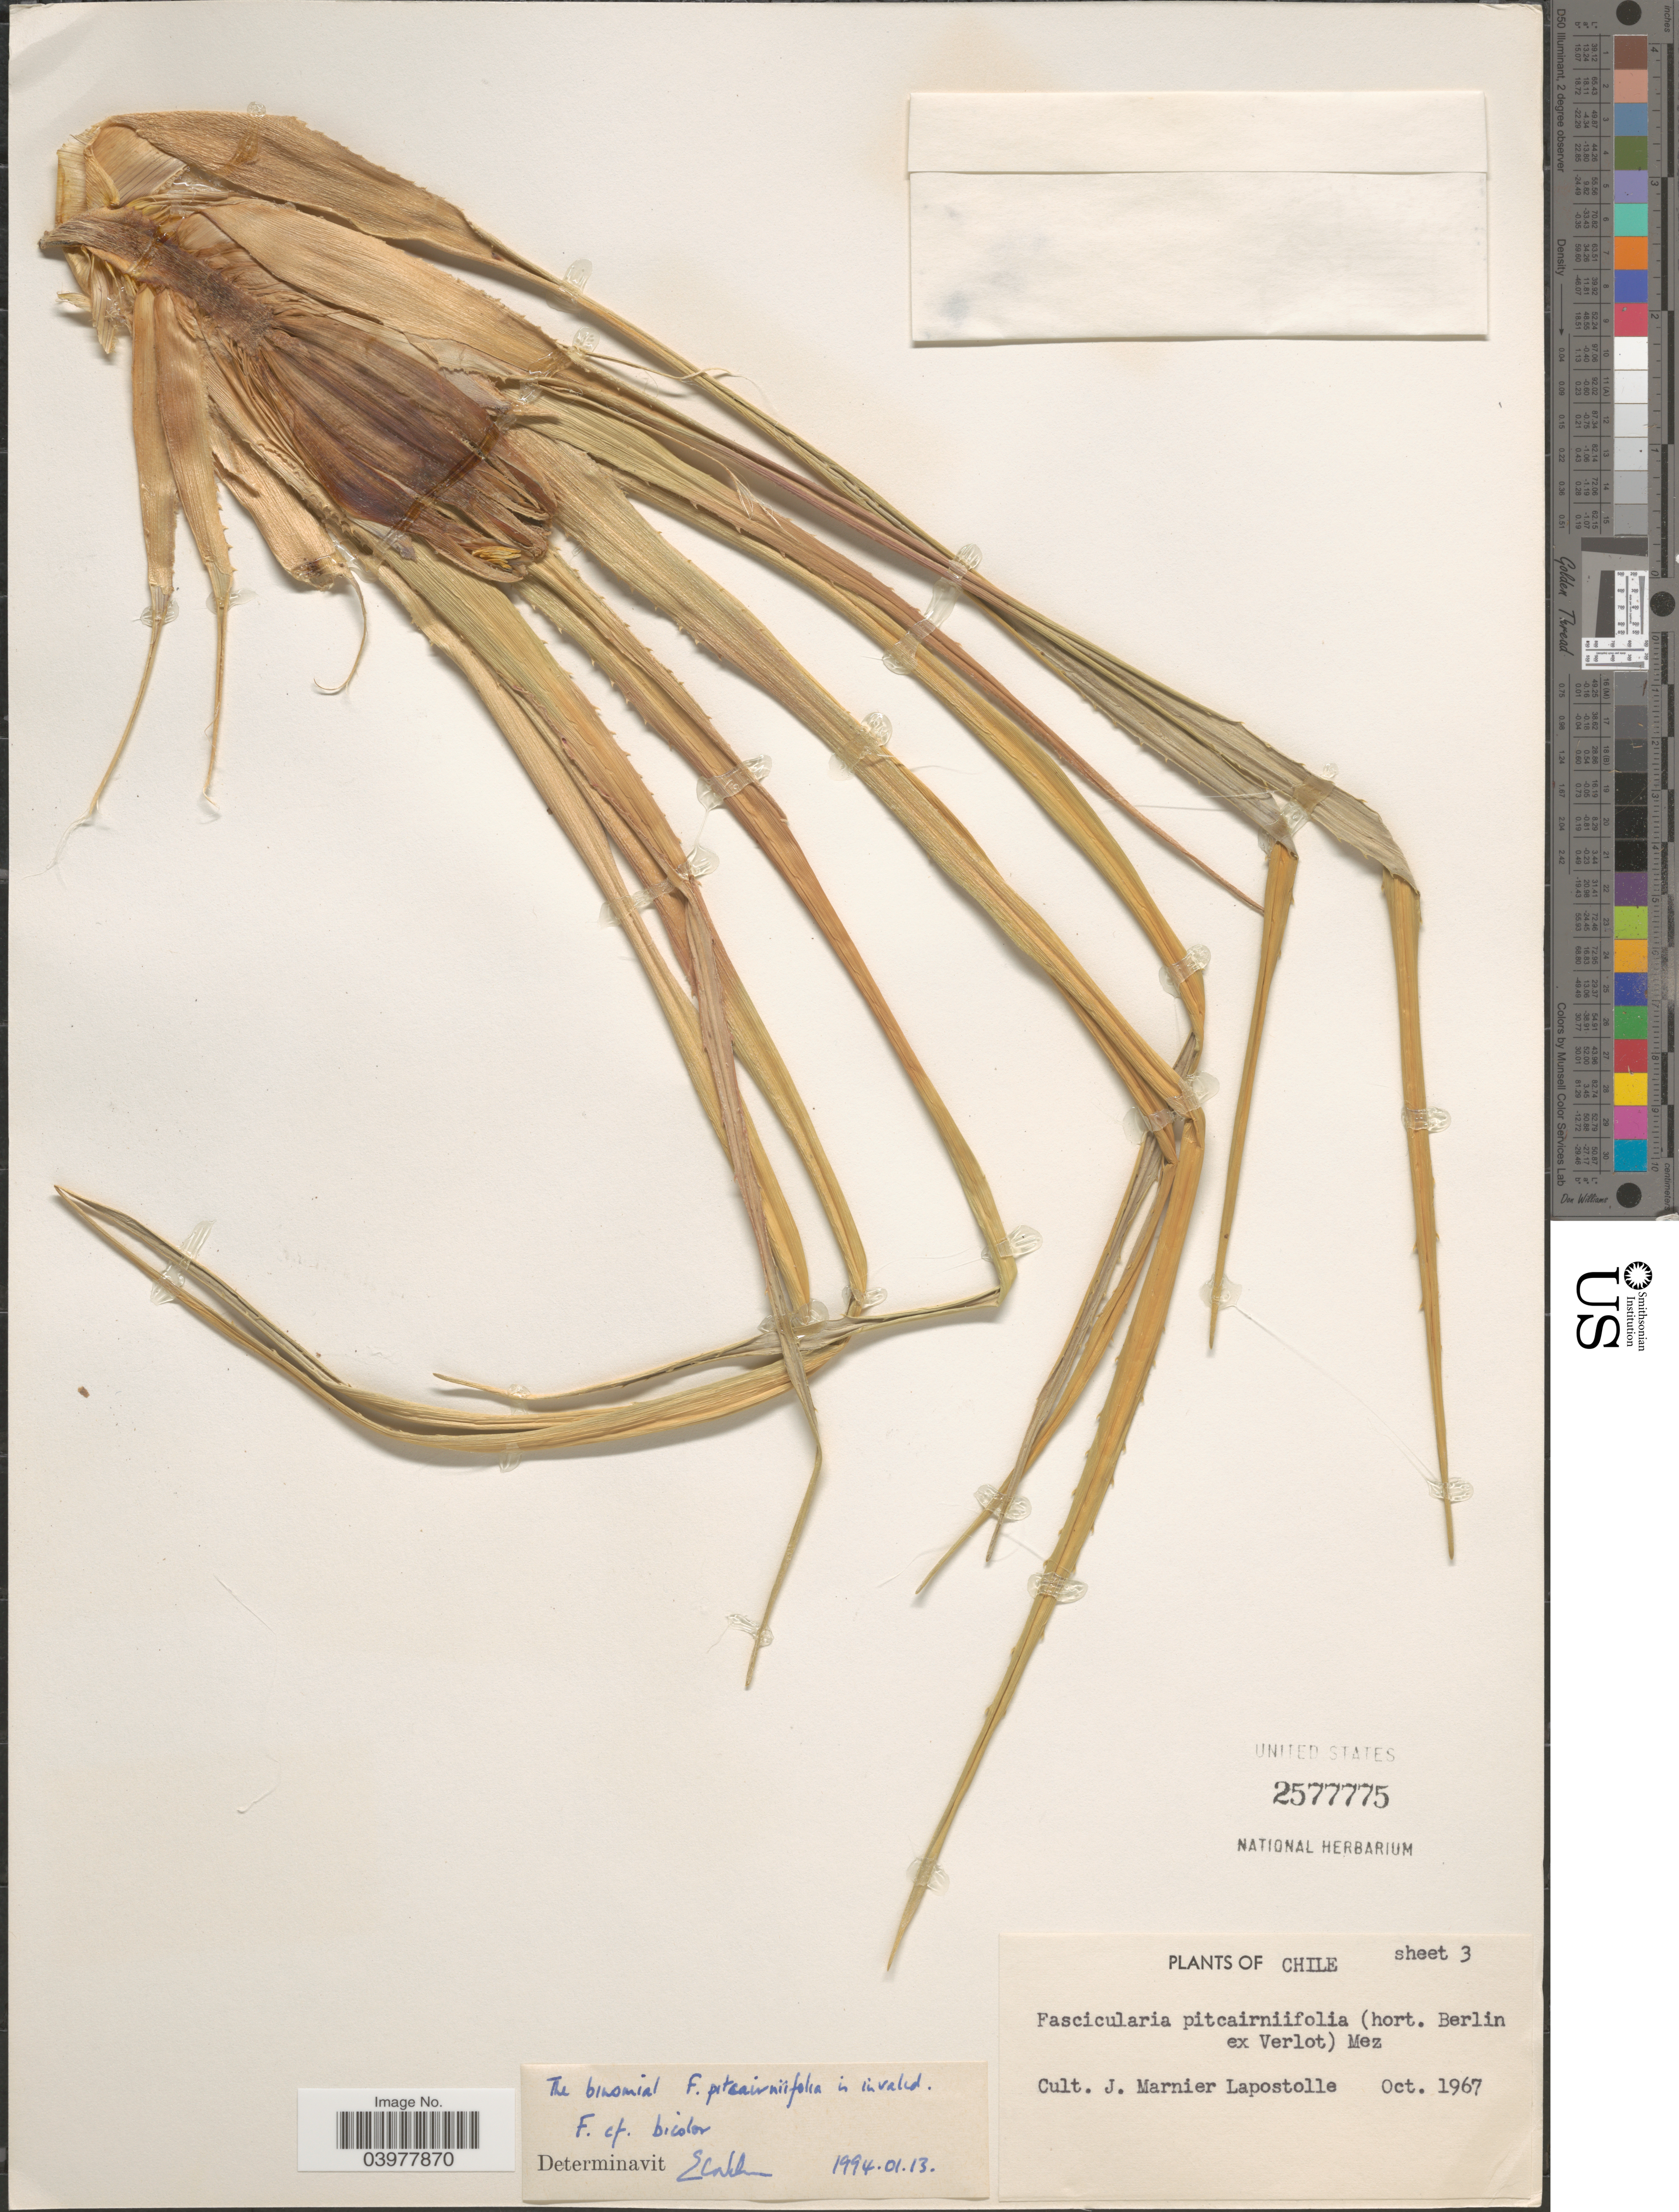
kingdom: Plantae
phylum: Tracheophyta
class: Liliopsida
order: Poales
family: Bromeliaceae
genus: Fascicularia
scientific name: Fascicularia bicolor subsp. bicolor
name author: (Ruiz & Pav.) Mez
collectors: J. Marnier-Lapostolle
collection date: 1967-10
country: Chile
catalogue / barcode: US 2577775